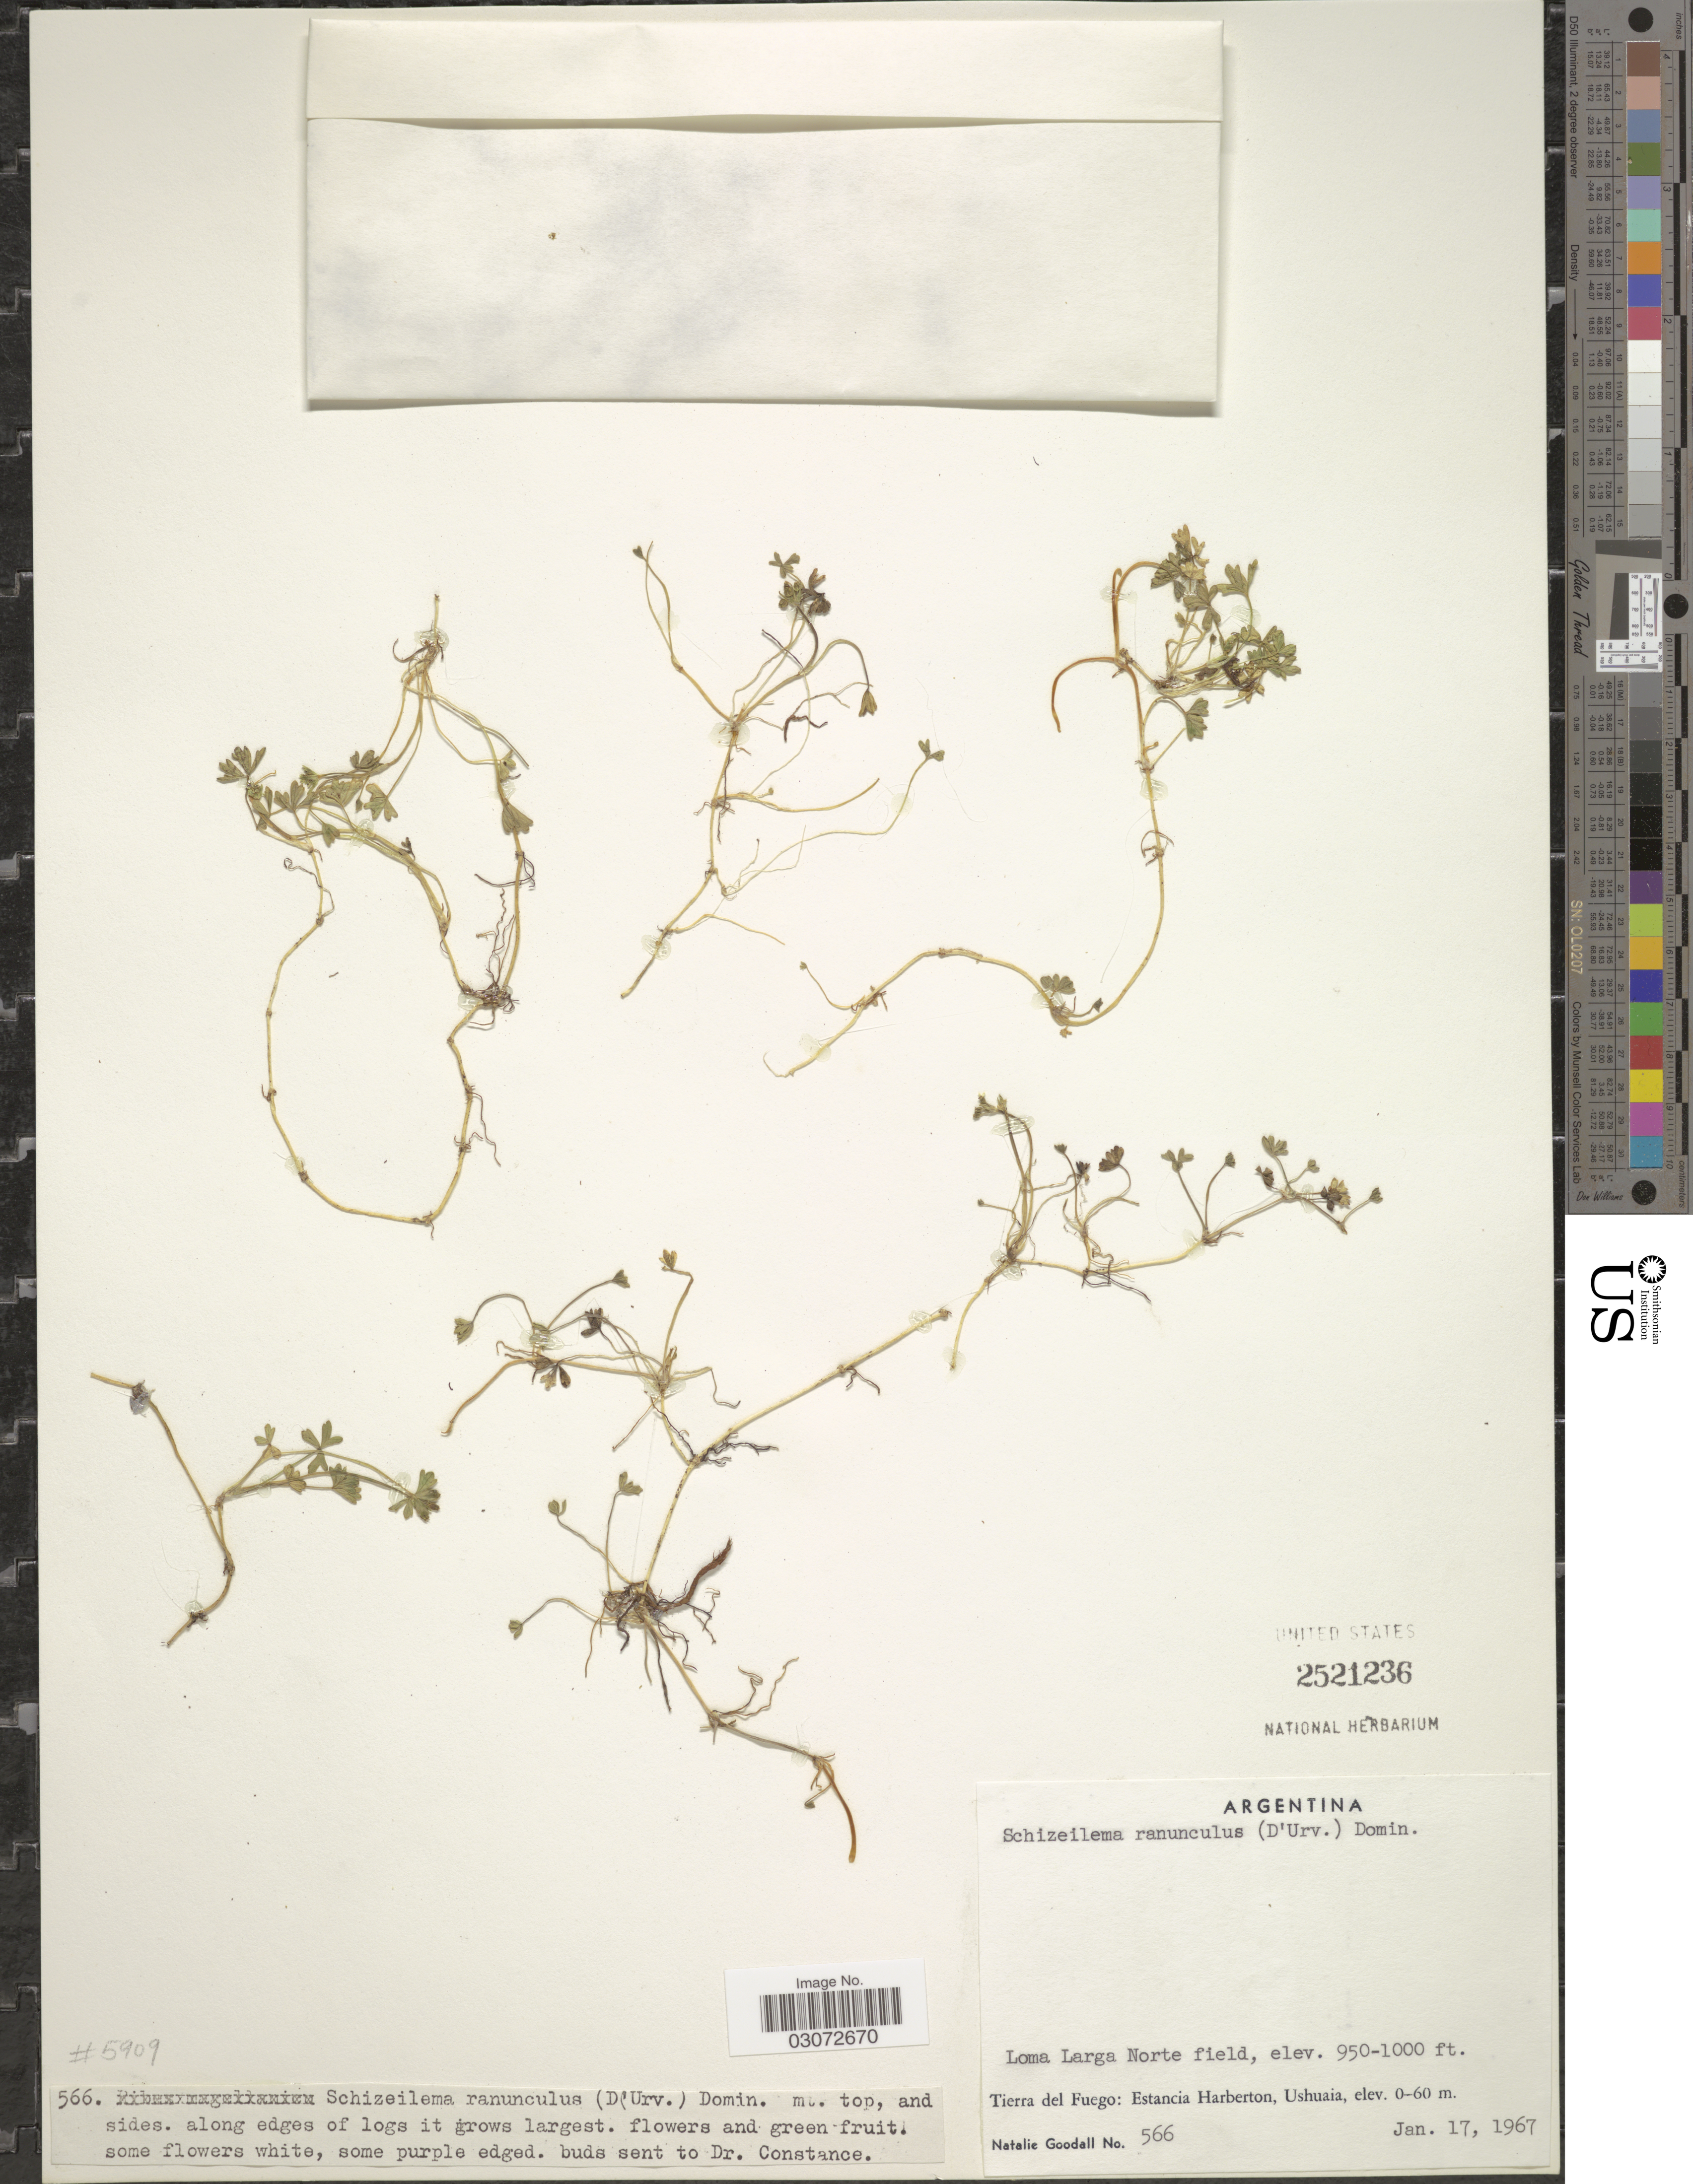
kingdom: Plantae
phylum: Tracheophyta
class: Magnoliopsida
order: Apiales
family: Apiaceae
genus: Schizeilema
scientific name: Schizeilema ranunculus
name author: (d'Urv.) Domin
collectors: N. Goodall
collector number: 566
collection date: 1967-01-17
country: Argentina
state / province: Tierra del Fuego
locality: Loma Larga Norte field. Estancia Harberton, Ushuaia.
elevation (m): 0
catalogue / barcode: US 2521236